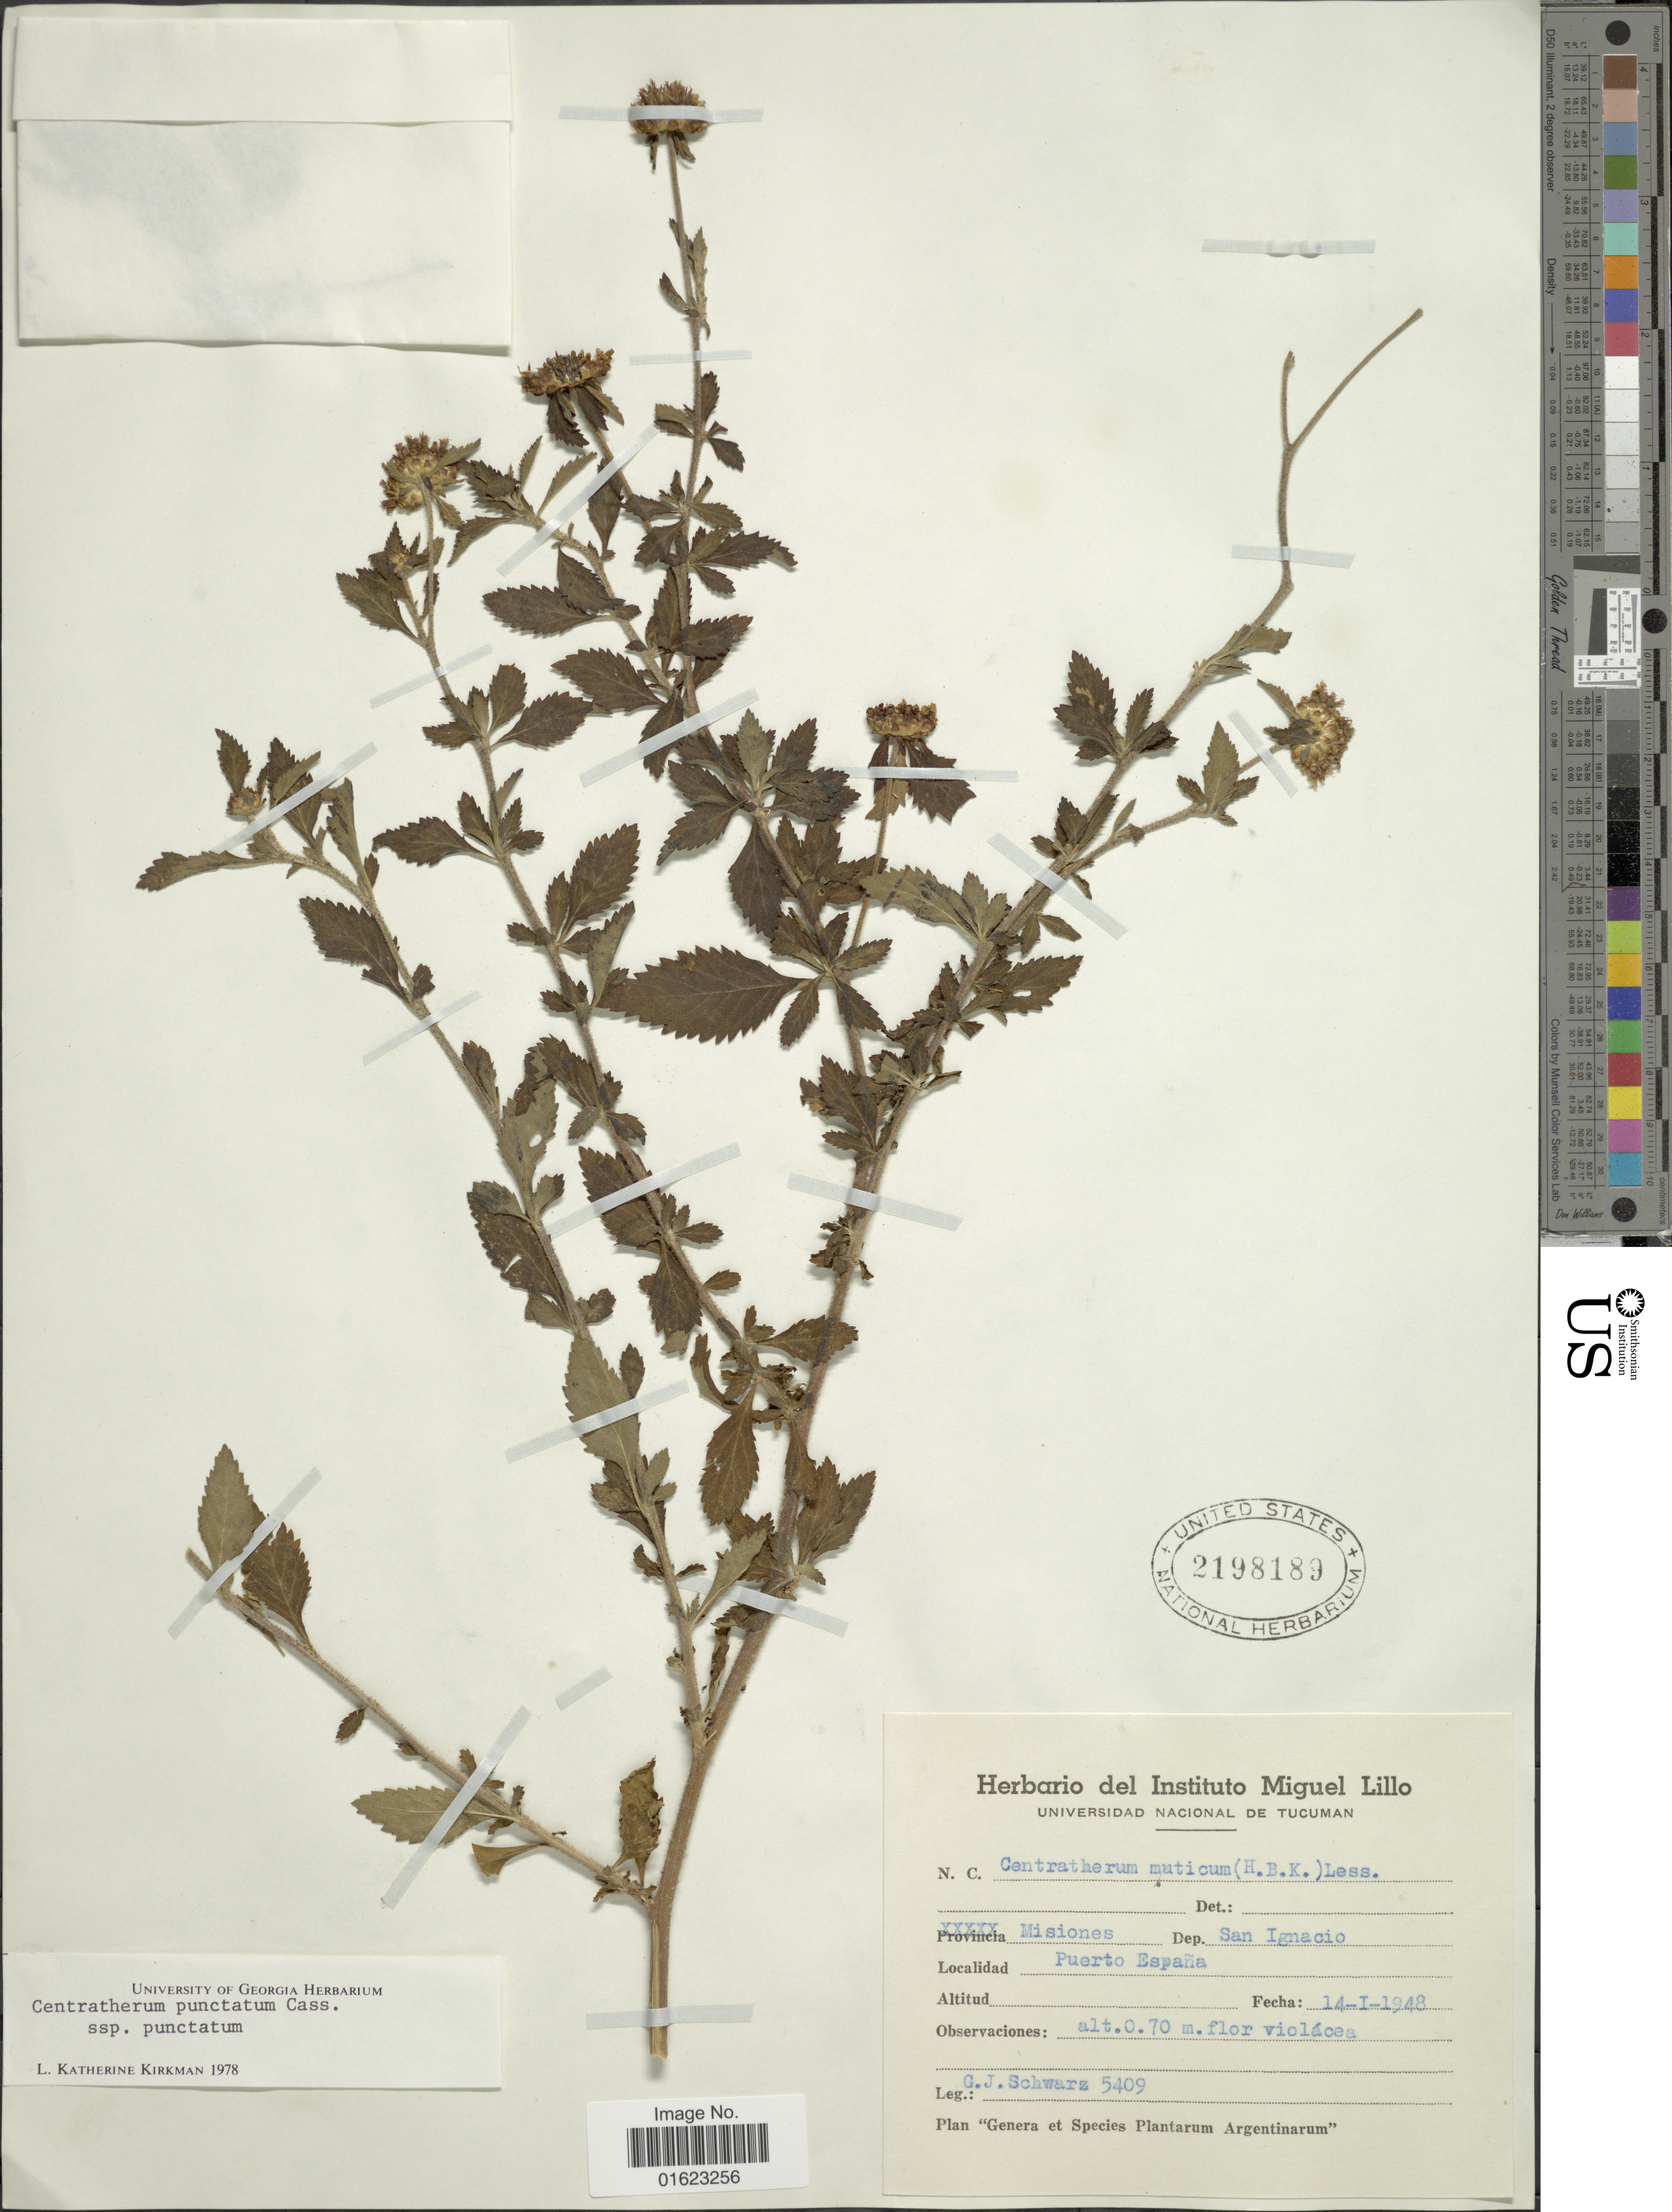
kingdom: Plantae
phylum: Tracheophyta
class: Magnoliopsida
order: Asterales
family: Asteraceae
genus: Centratherum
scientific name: Centratherum punctatum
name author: Cass.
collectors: G. J. Schwarz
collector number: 5409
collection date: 1948-01-14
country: Argentina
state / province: Misiones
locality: Misiones, Dep. San Ignacio. Peurto Espana.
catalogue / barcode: US 2198189